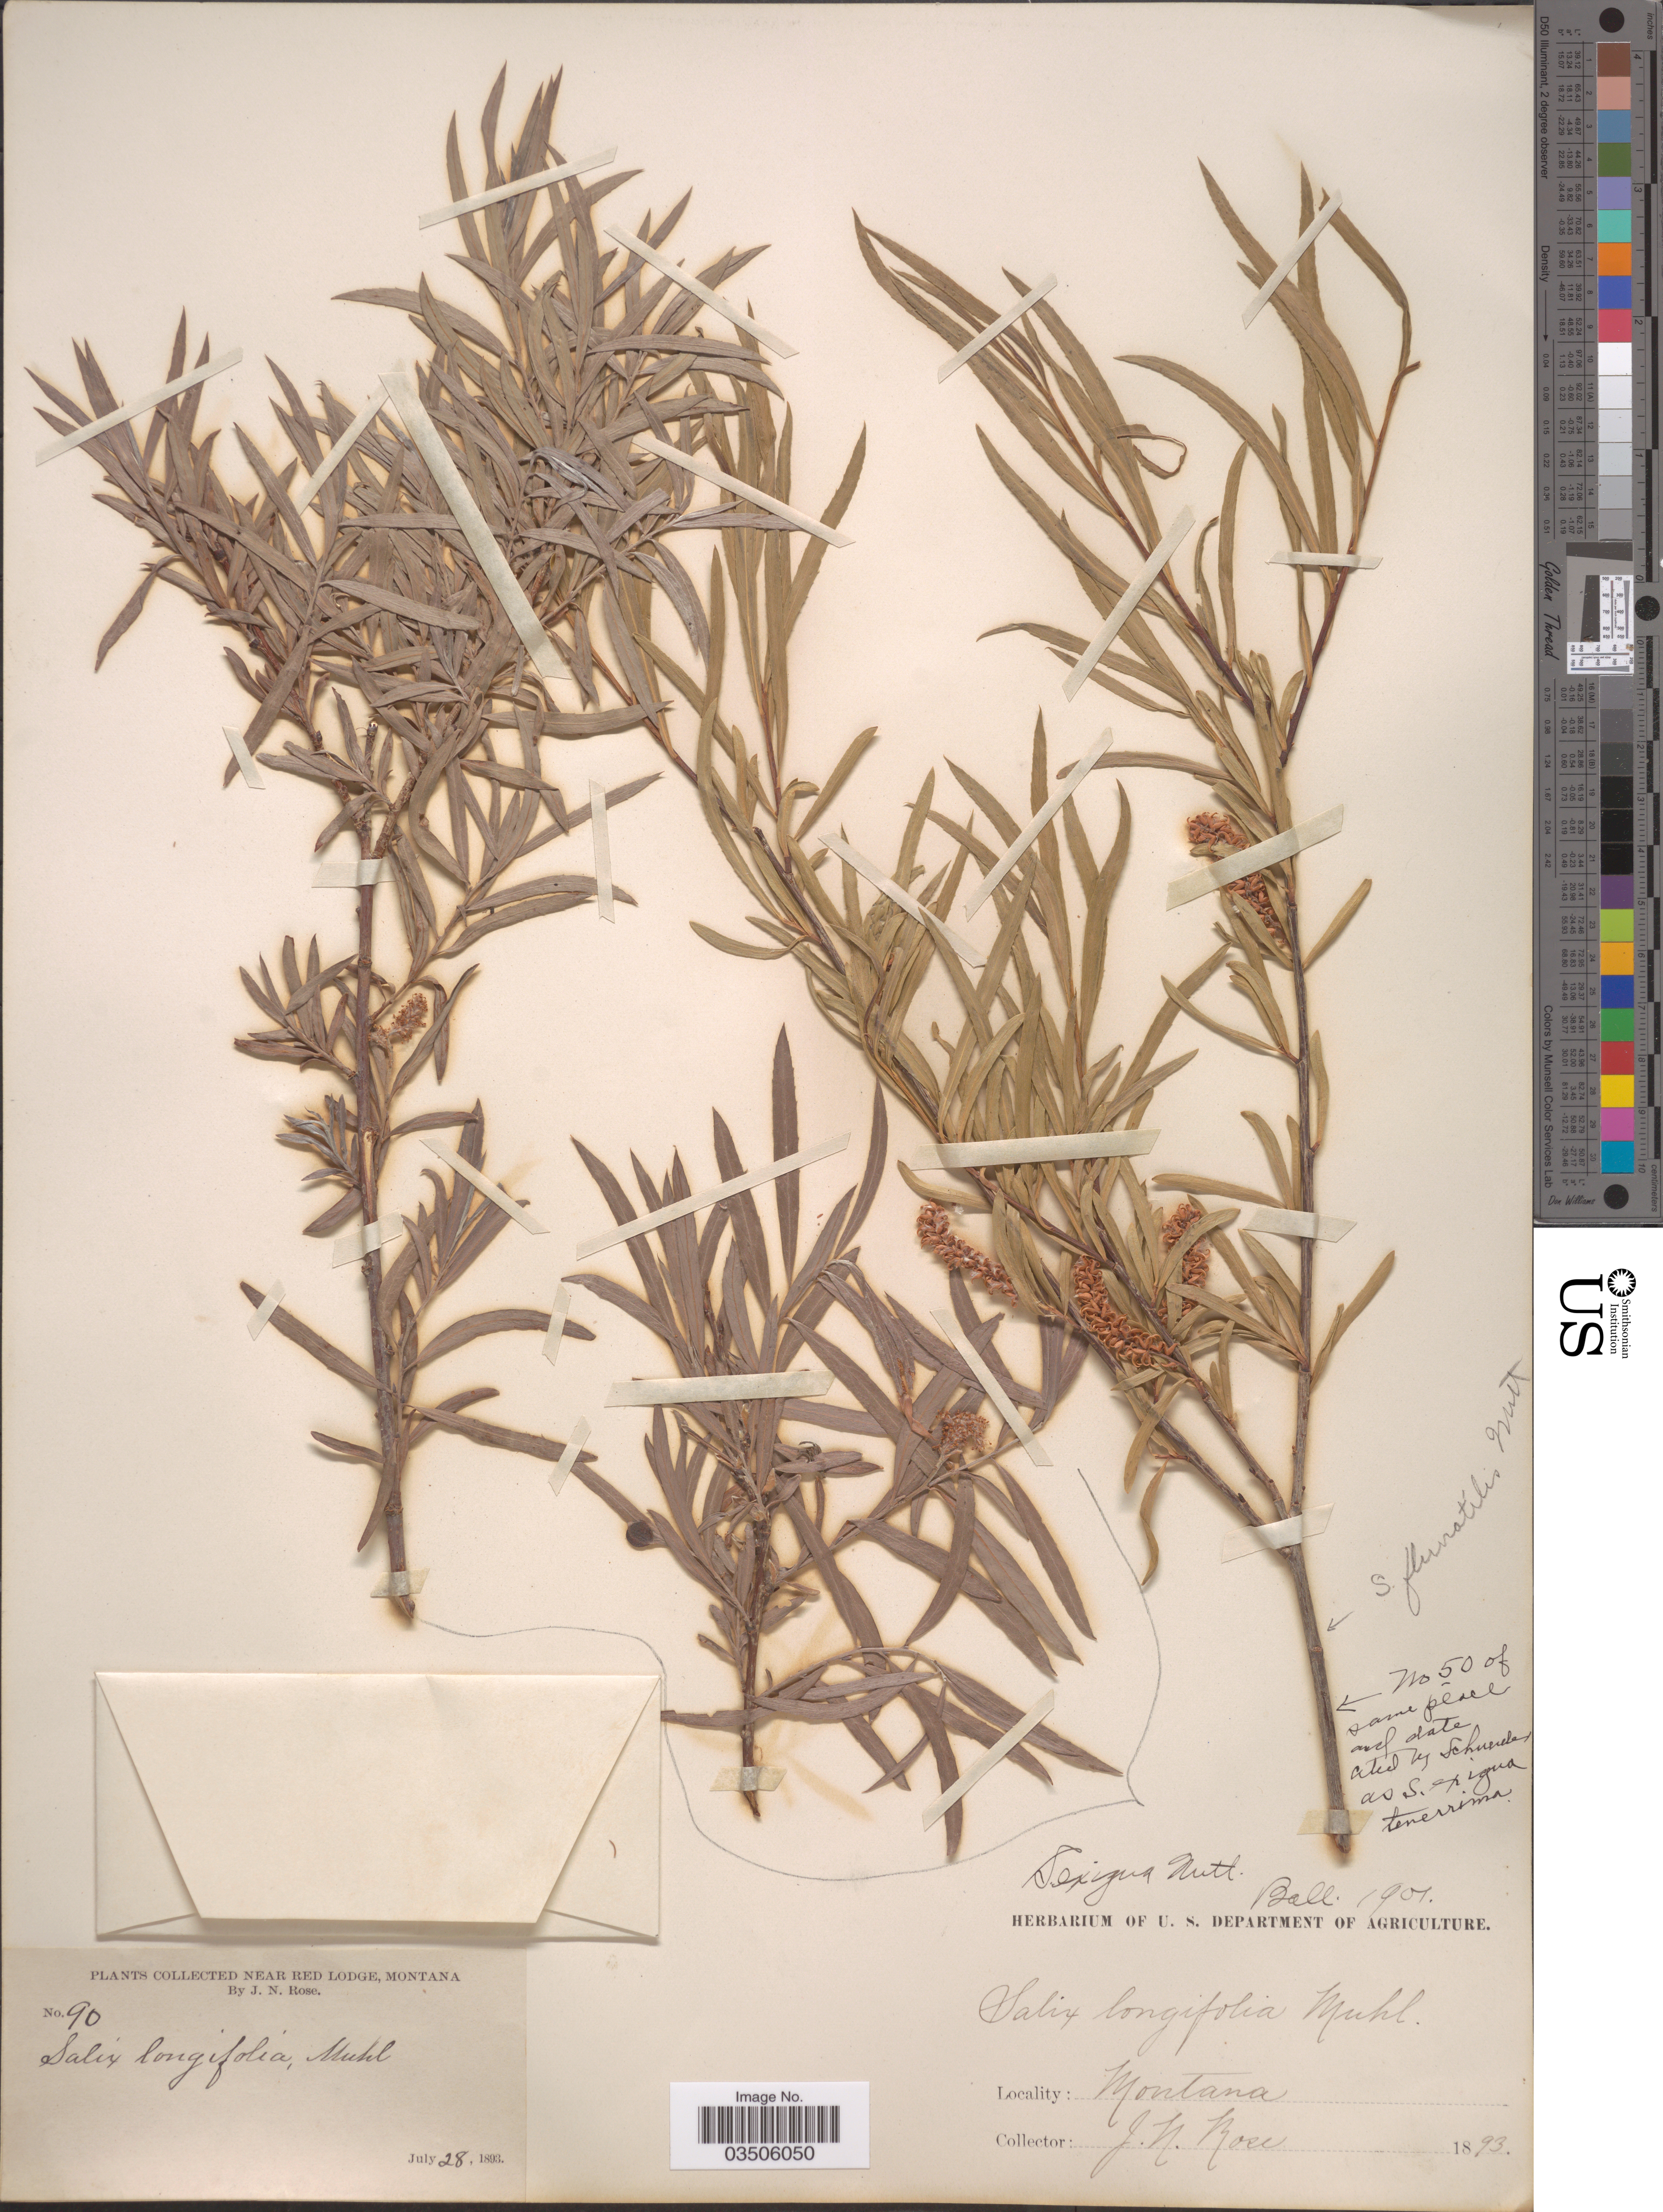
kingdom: Plantae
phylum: Tracheophyta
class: Magnoliopsida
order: Malpighiales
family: Salicaceae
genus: Salix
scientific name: Salix tenerrima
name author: (L.F. Hend.) A. Heller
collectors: J. N. Rose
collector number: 90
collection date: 1893-07-28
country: United States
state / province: Montana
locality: Near Red Lodge.